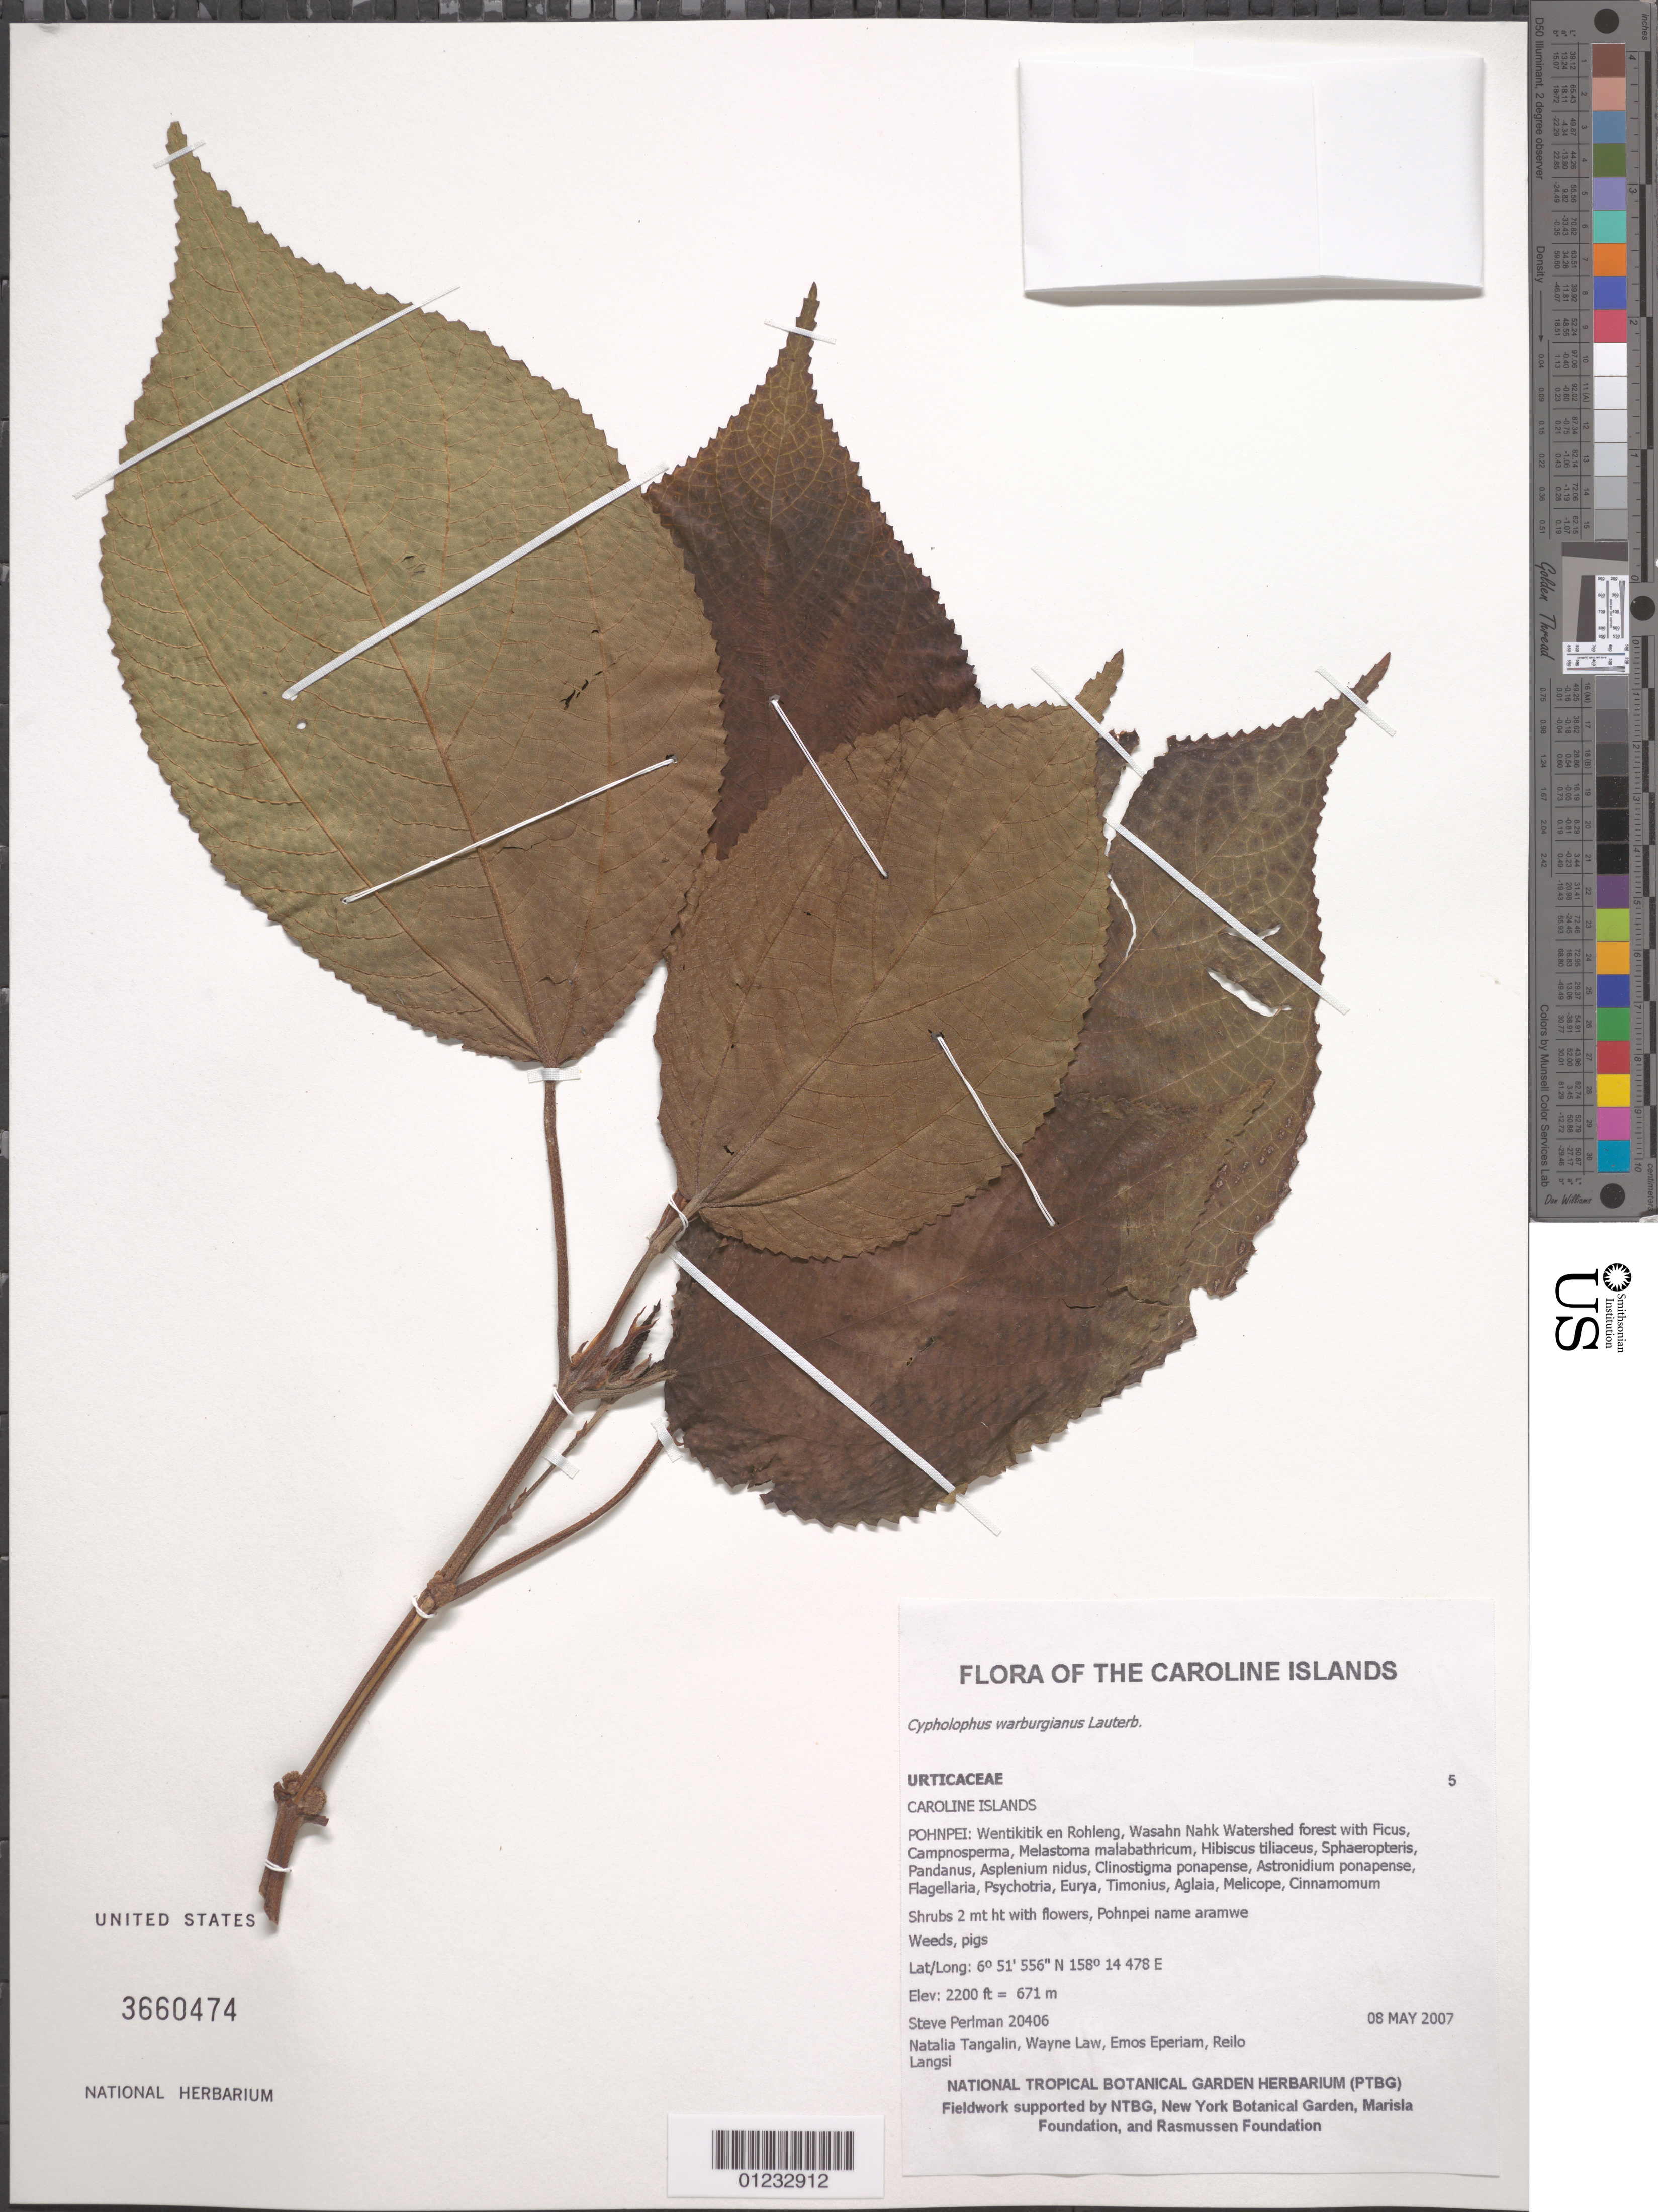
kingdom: Plantae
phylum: Tracheophyta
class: Magnoliopsida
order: Rosales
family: Urticaceae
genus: Cypholophus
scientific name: Cypholophus warburgianus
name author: Lauterb.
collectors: S. P. Perlman, N. Tangalin, W. Law, P. Eperiam & R. Langsi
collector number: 20406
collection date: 2007-05-08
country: Micronesia, Federated States of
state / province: Pohnpei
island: Pohnpei [Ponape]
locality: Wentikitik en Rohleng, Wasahn Nahk Watersed forest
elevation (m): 671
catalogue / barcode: US 3660474